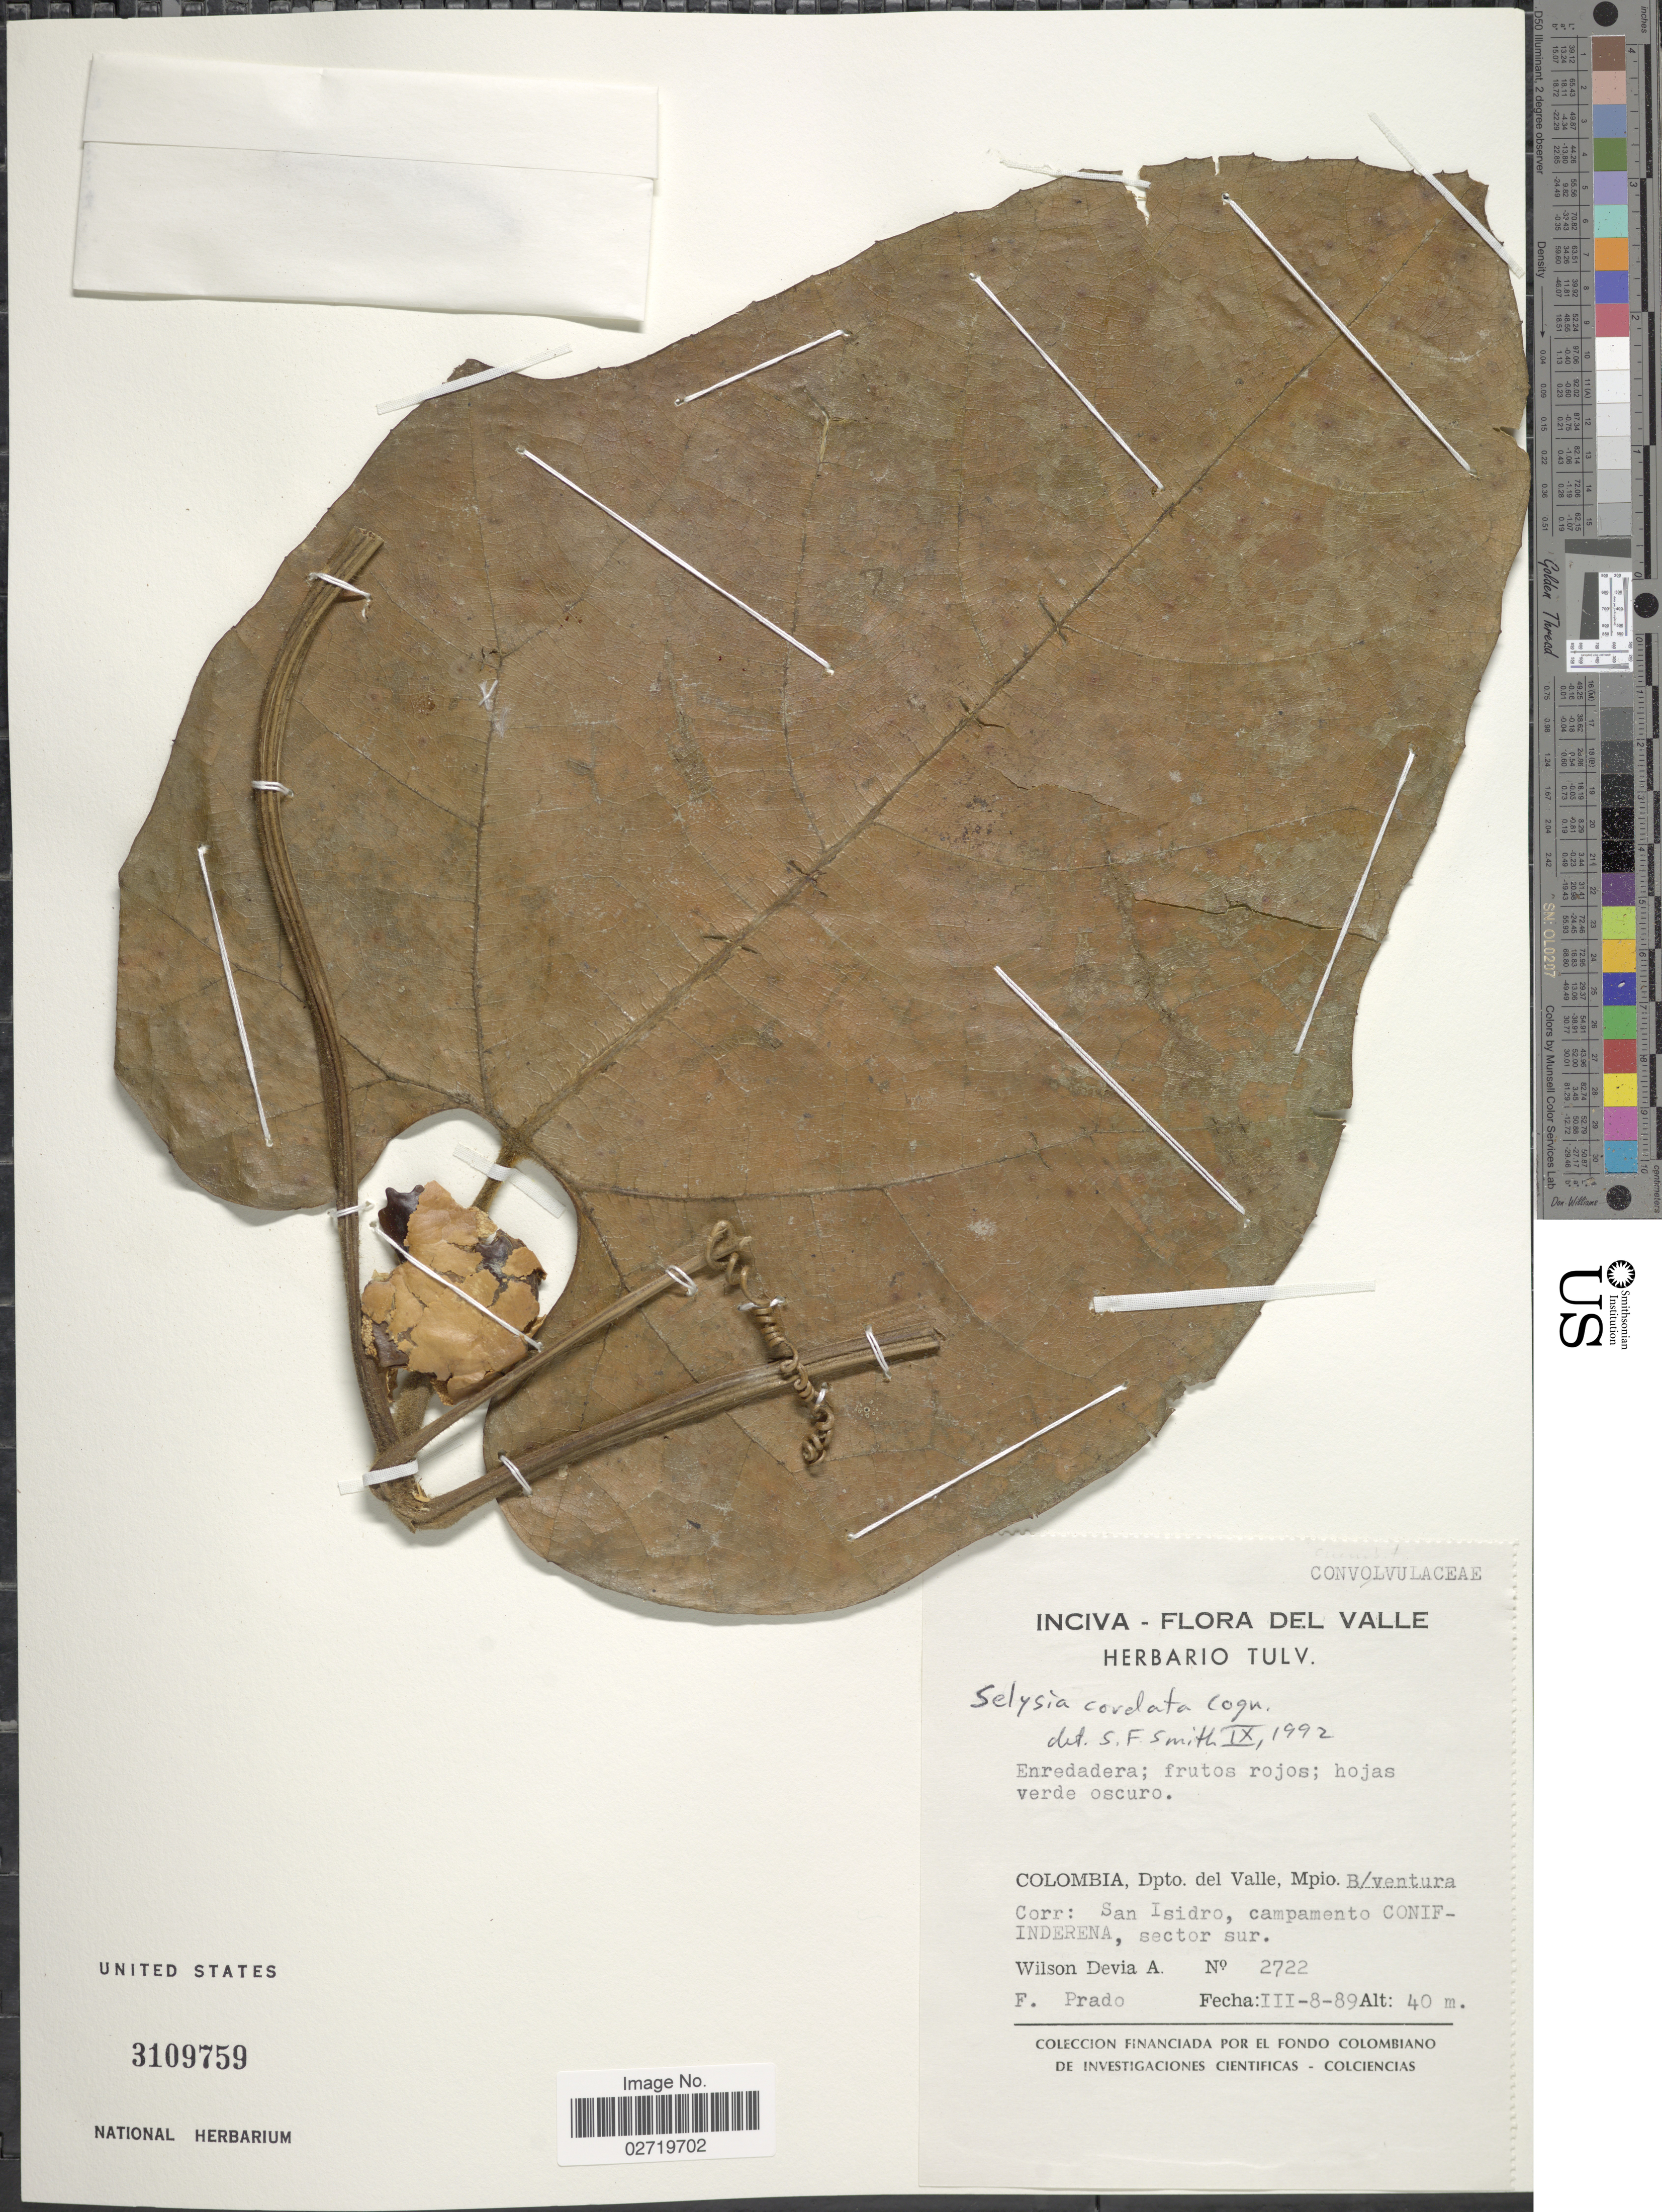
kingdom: Plantae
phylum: Tracheophyta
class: Magnoliopsida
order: Cucurbitales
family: Cucurbitaceae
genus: Selysia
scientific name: Selysia cordata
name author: Cogn.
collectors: W. Devia A. & F. Prado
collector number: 2722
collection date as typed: Transcribed d/m/y: 8/3/89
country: Colombia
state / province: Valle del Cauca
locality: Dpto. del Valle, Mpio. B/ventura. Corr: San Isidro, campamento CONIFINDERENA, sector sur.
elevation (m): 40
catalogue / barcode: US 3109759